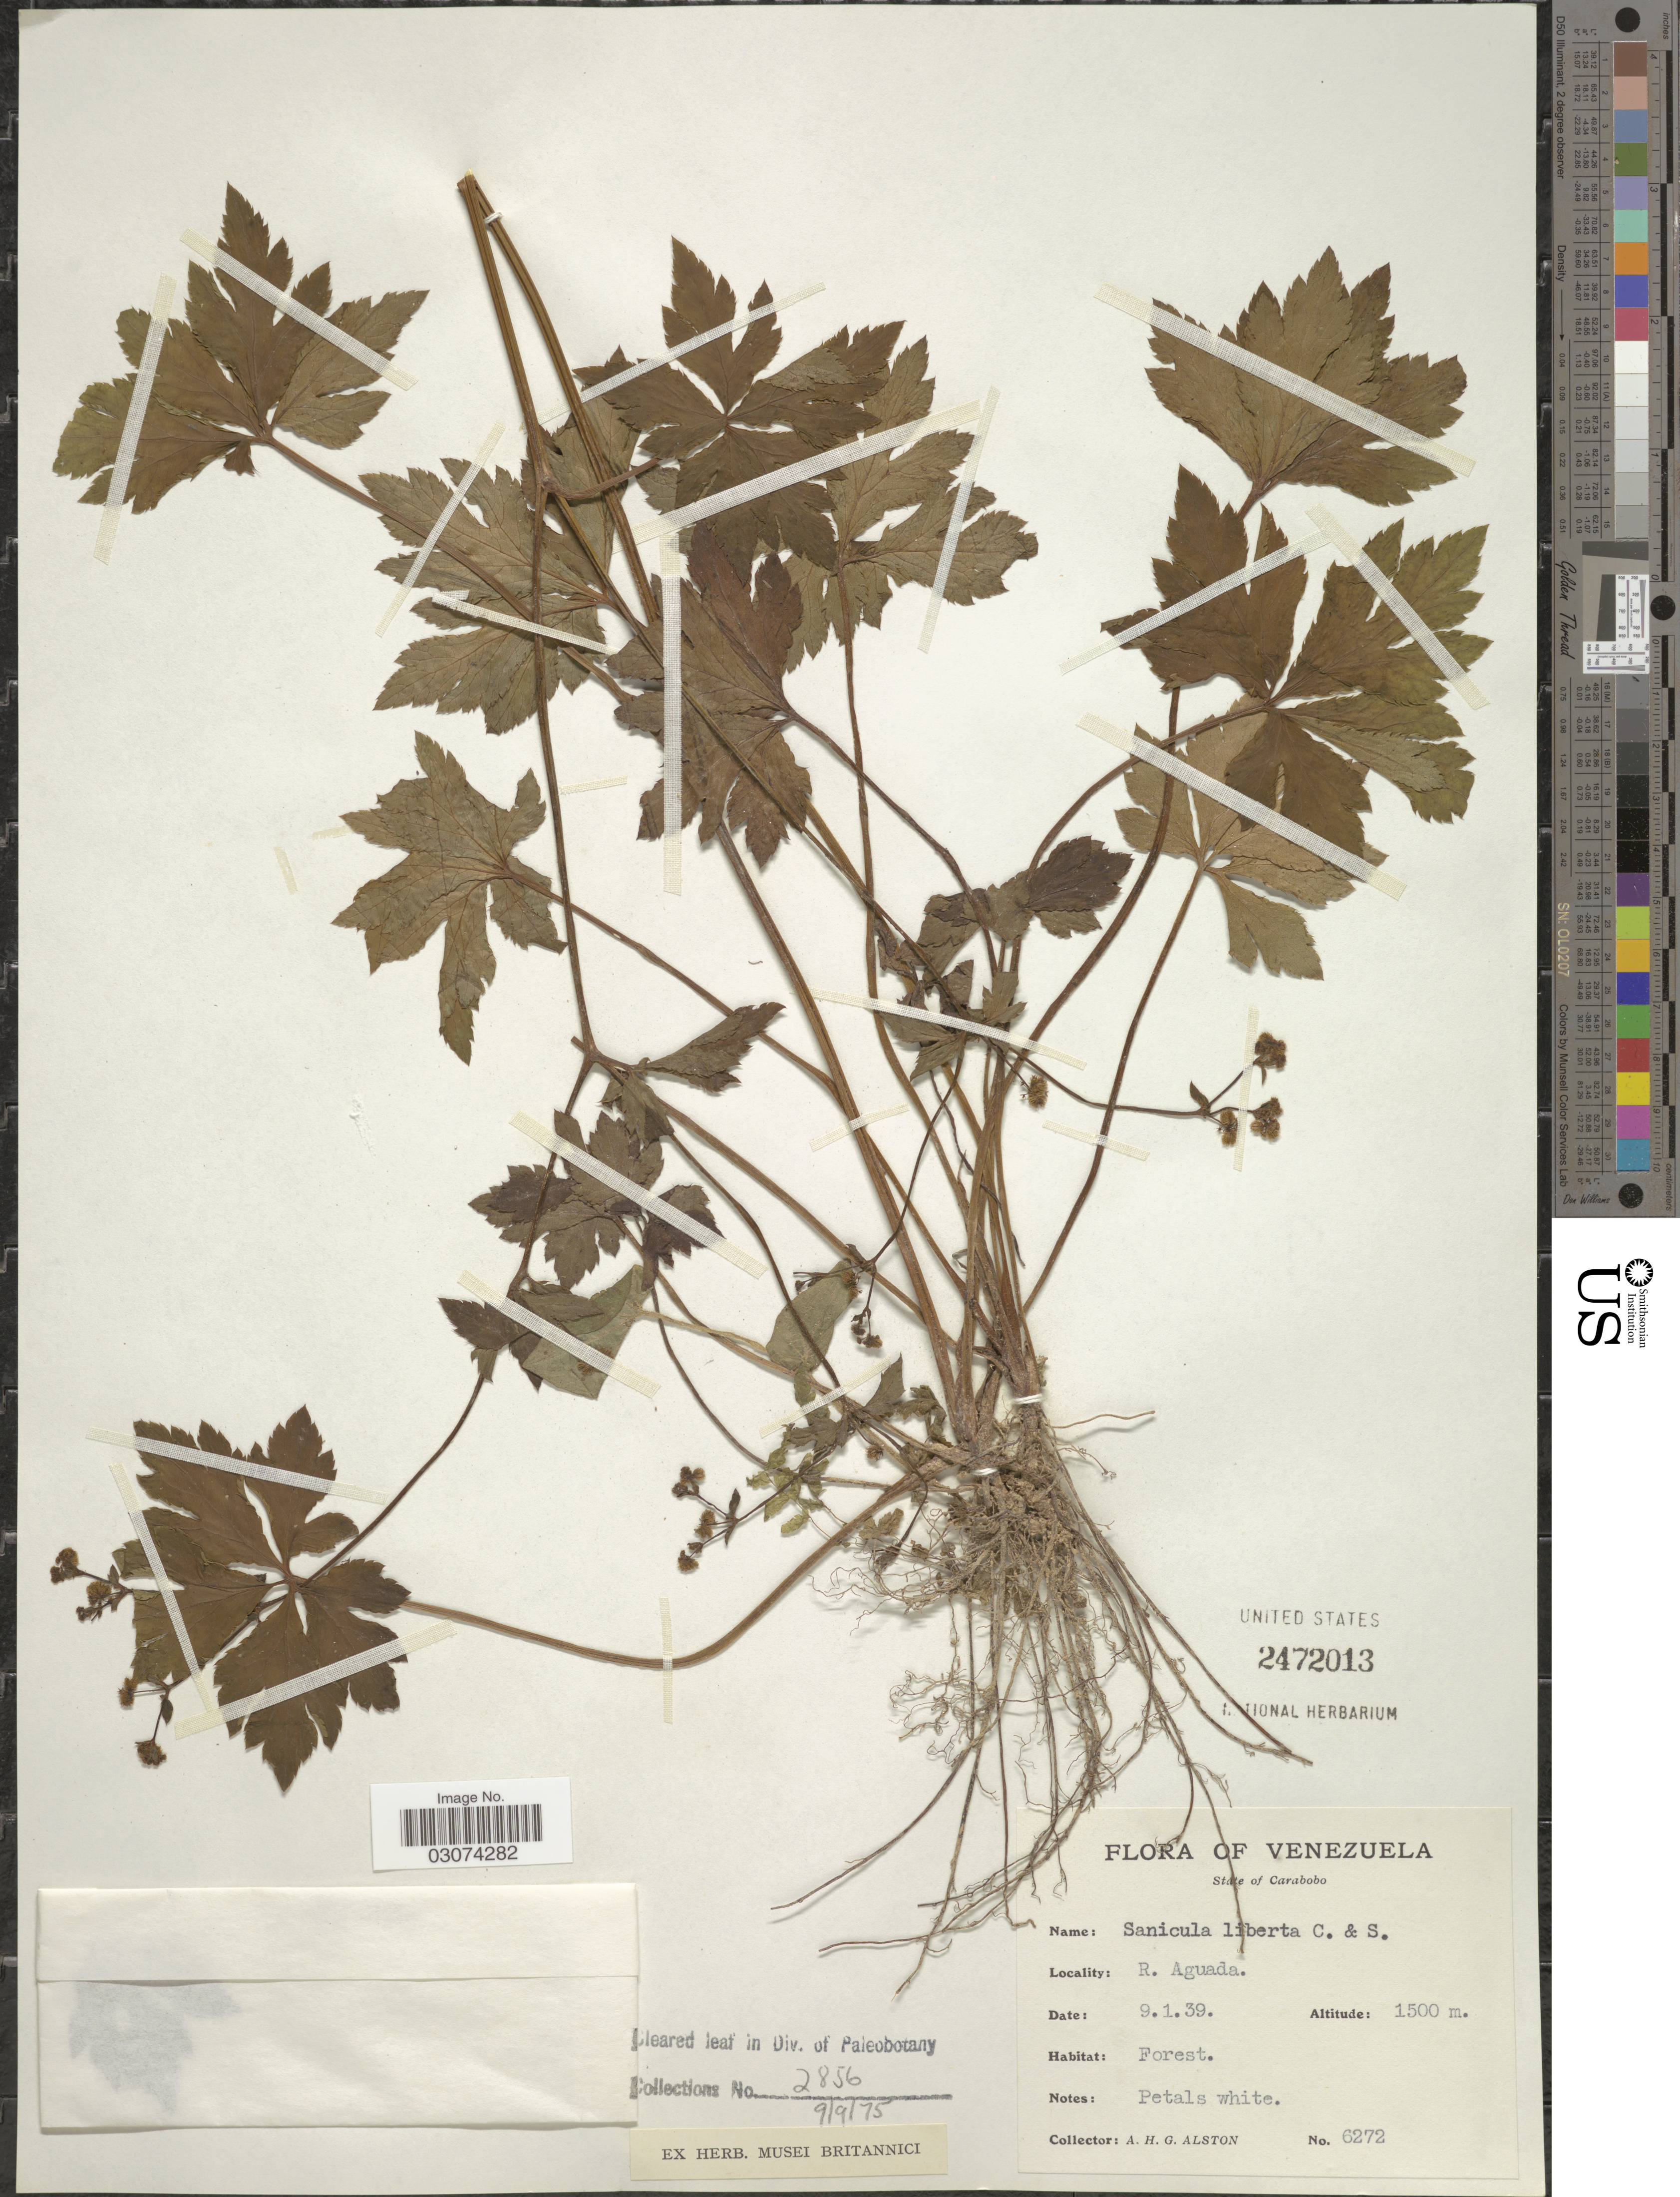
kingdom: Plantae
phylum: Tracheophyta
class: Magnoliopsida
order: Apiales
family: Apiaceae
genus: Sanicula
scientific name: Sanicula liberta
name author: Cham. & Schltdl.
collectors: A. H. Alston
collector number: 6272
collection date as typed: Transcribed d/m/y: 9/1/39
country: Venezuela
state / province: Carabobo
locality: R. Aguada.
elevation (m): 1500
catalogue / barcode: US 2472013